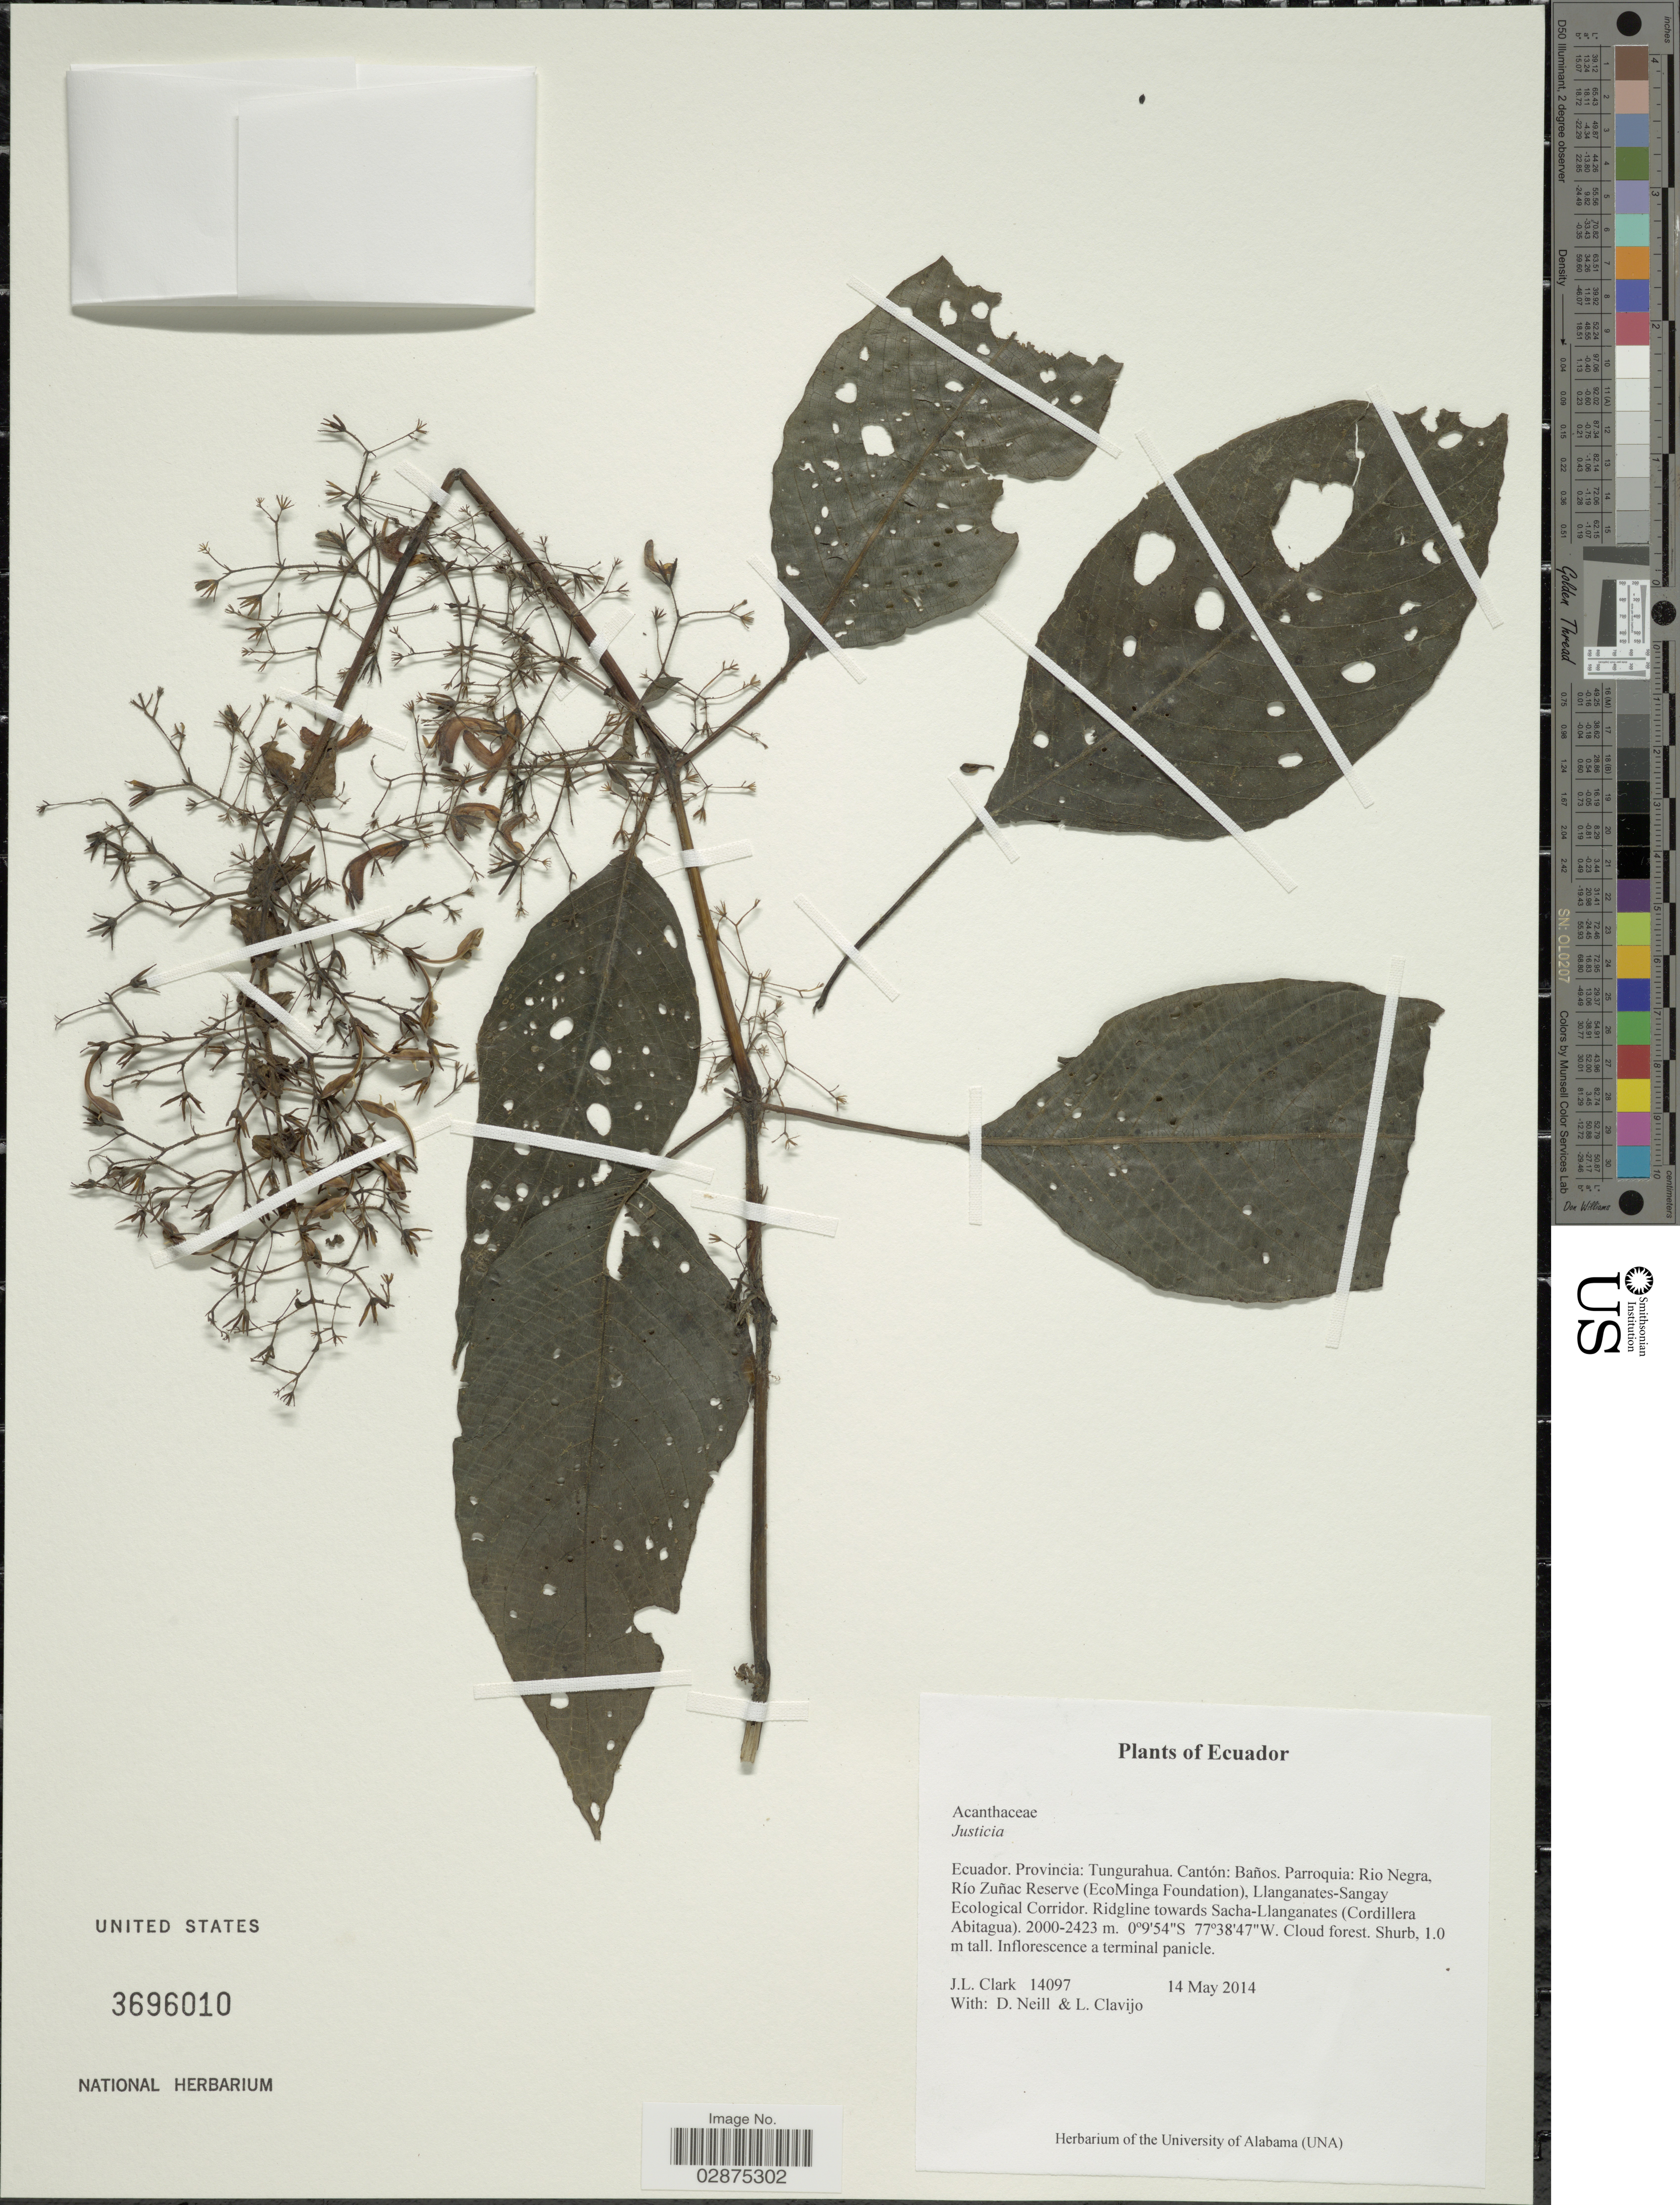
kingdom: Plantae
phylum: Tracheophyta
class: Magnoliopsida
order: Lamiales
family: Acanthaceae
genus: Stenostephanus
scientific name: Stenostephanus sp.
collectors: J. L. Clark, D. Neill & L. Clavijo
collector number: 14097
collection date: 2014-05-14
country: Ecuador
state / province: Tungurahua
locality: Cantón: Baños. Parroquia: Rio Negra, Río Zuñac Reserve (EcoMinga Foundation), Llanganates-Sangay Ecological Corridor. Ridgline towards Sacha-Llanganates (Cordillera Abitagua).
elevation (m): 2000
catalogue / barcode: US 3696010